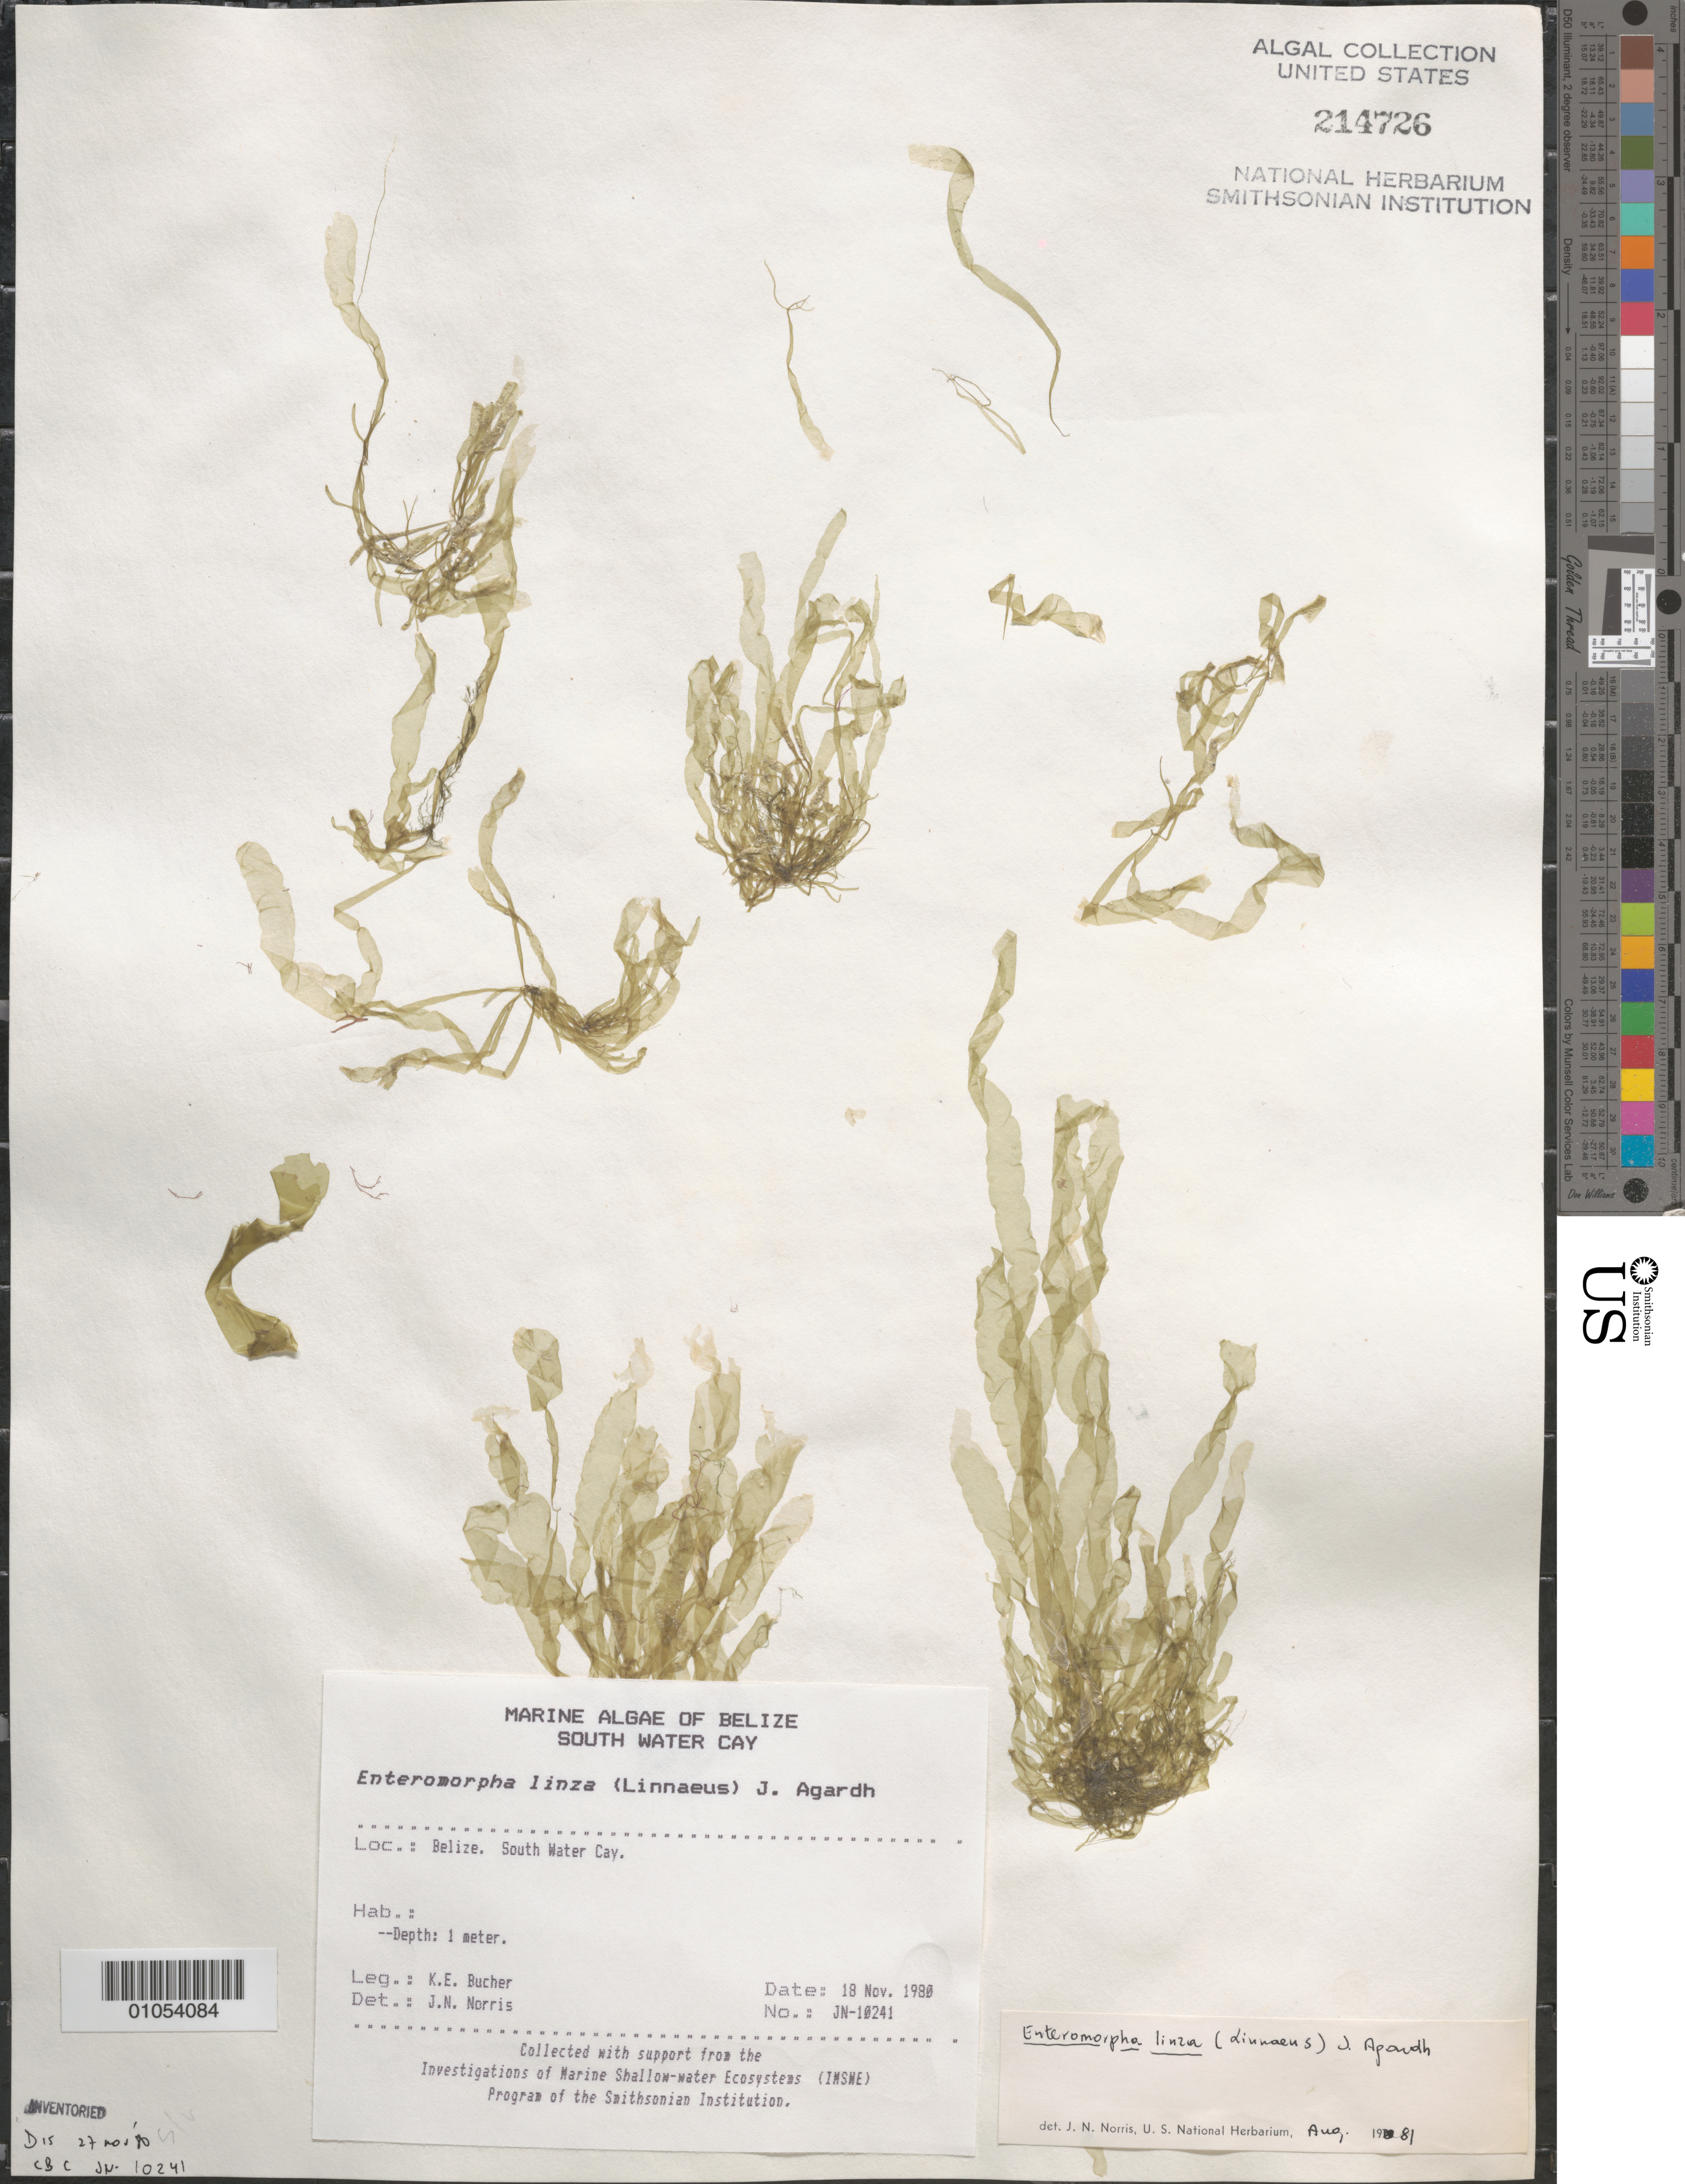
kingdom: Plantae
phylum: Chlorophyta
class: Ulvophyceae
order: Ulvales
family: Ulvaceae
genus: Ulva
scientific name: Ulva linza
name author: L.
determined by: Algae name updating Project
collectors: K. E. Bucher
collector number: JN-10241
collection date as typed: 18 Nov 1980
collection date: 1980-11-18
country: Belize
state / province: Stann Creek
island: South Water Cay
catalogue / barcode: US 214726